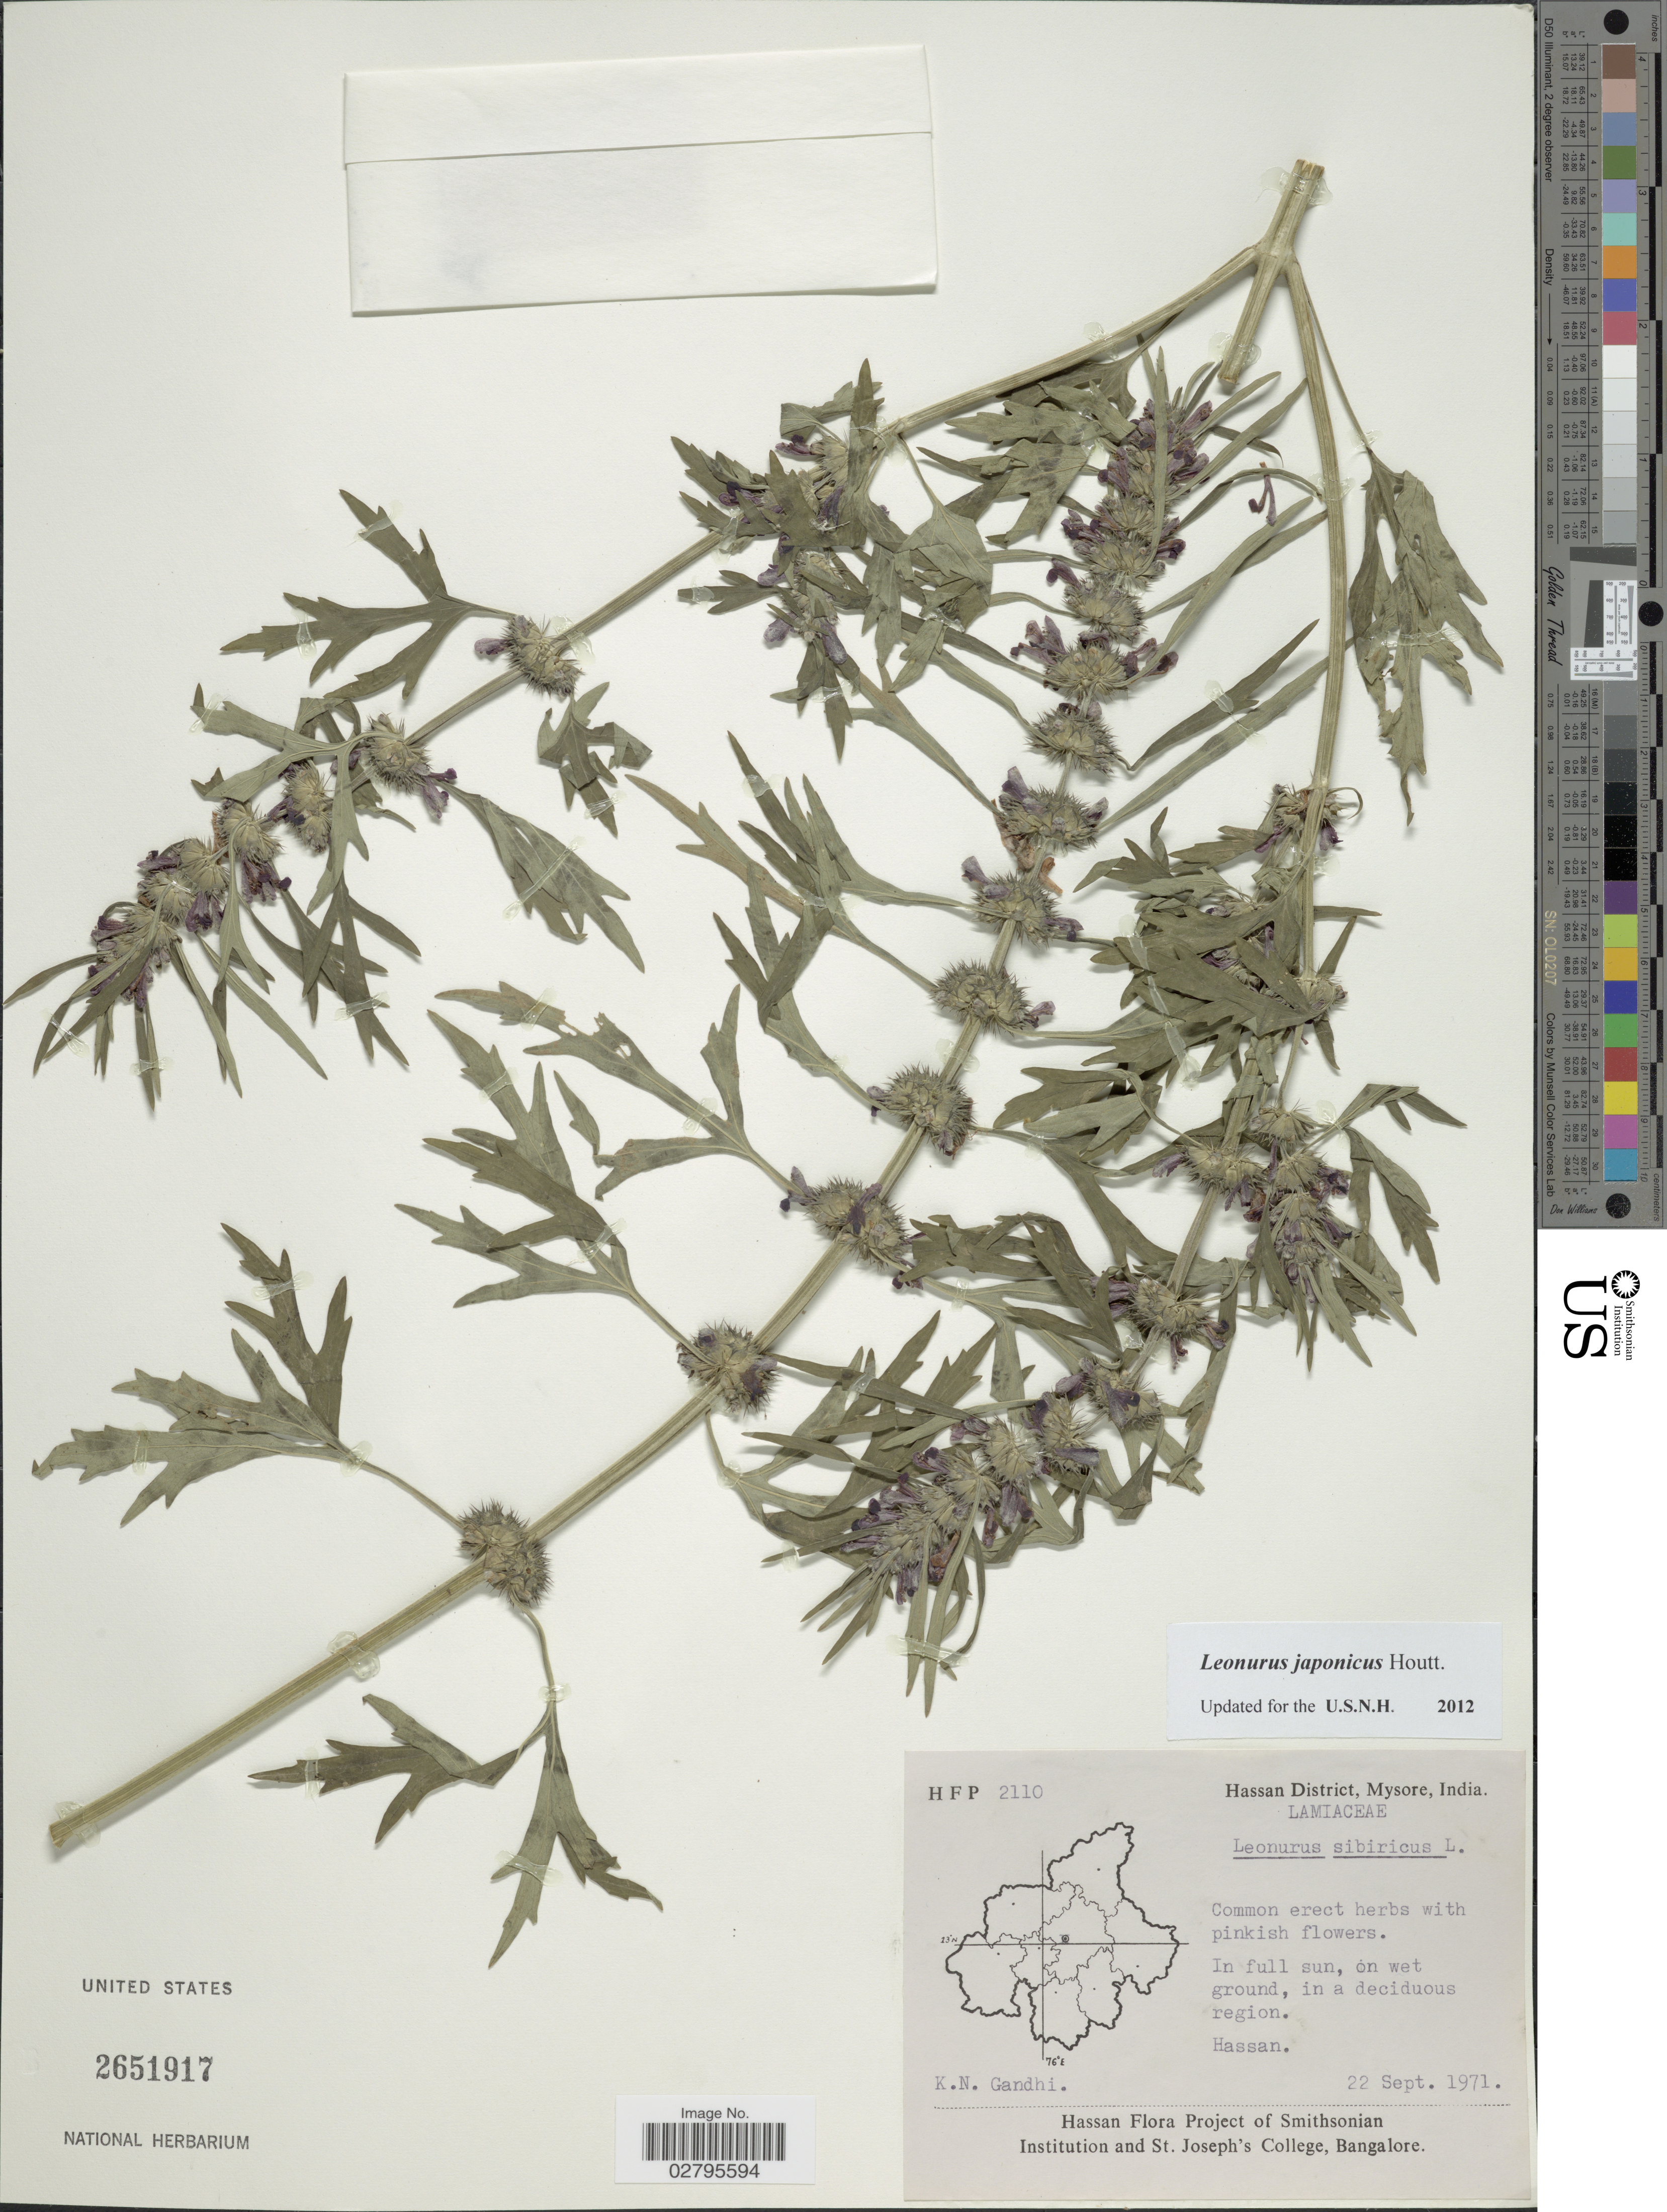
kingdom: Plantae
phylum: Tracheophyta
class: Magnoliopsida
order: Lamiales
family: Lamiaceae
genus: Leonurus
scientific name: Leonurus japonicus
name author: Houtt.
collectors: K. N. Gandhi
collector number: HFP2110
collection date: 1971-09-22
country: India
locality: Hassan District, Mysore. In full sun, on wet ground, in a deciduous region.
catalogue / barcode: US 2651917